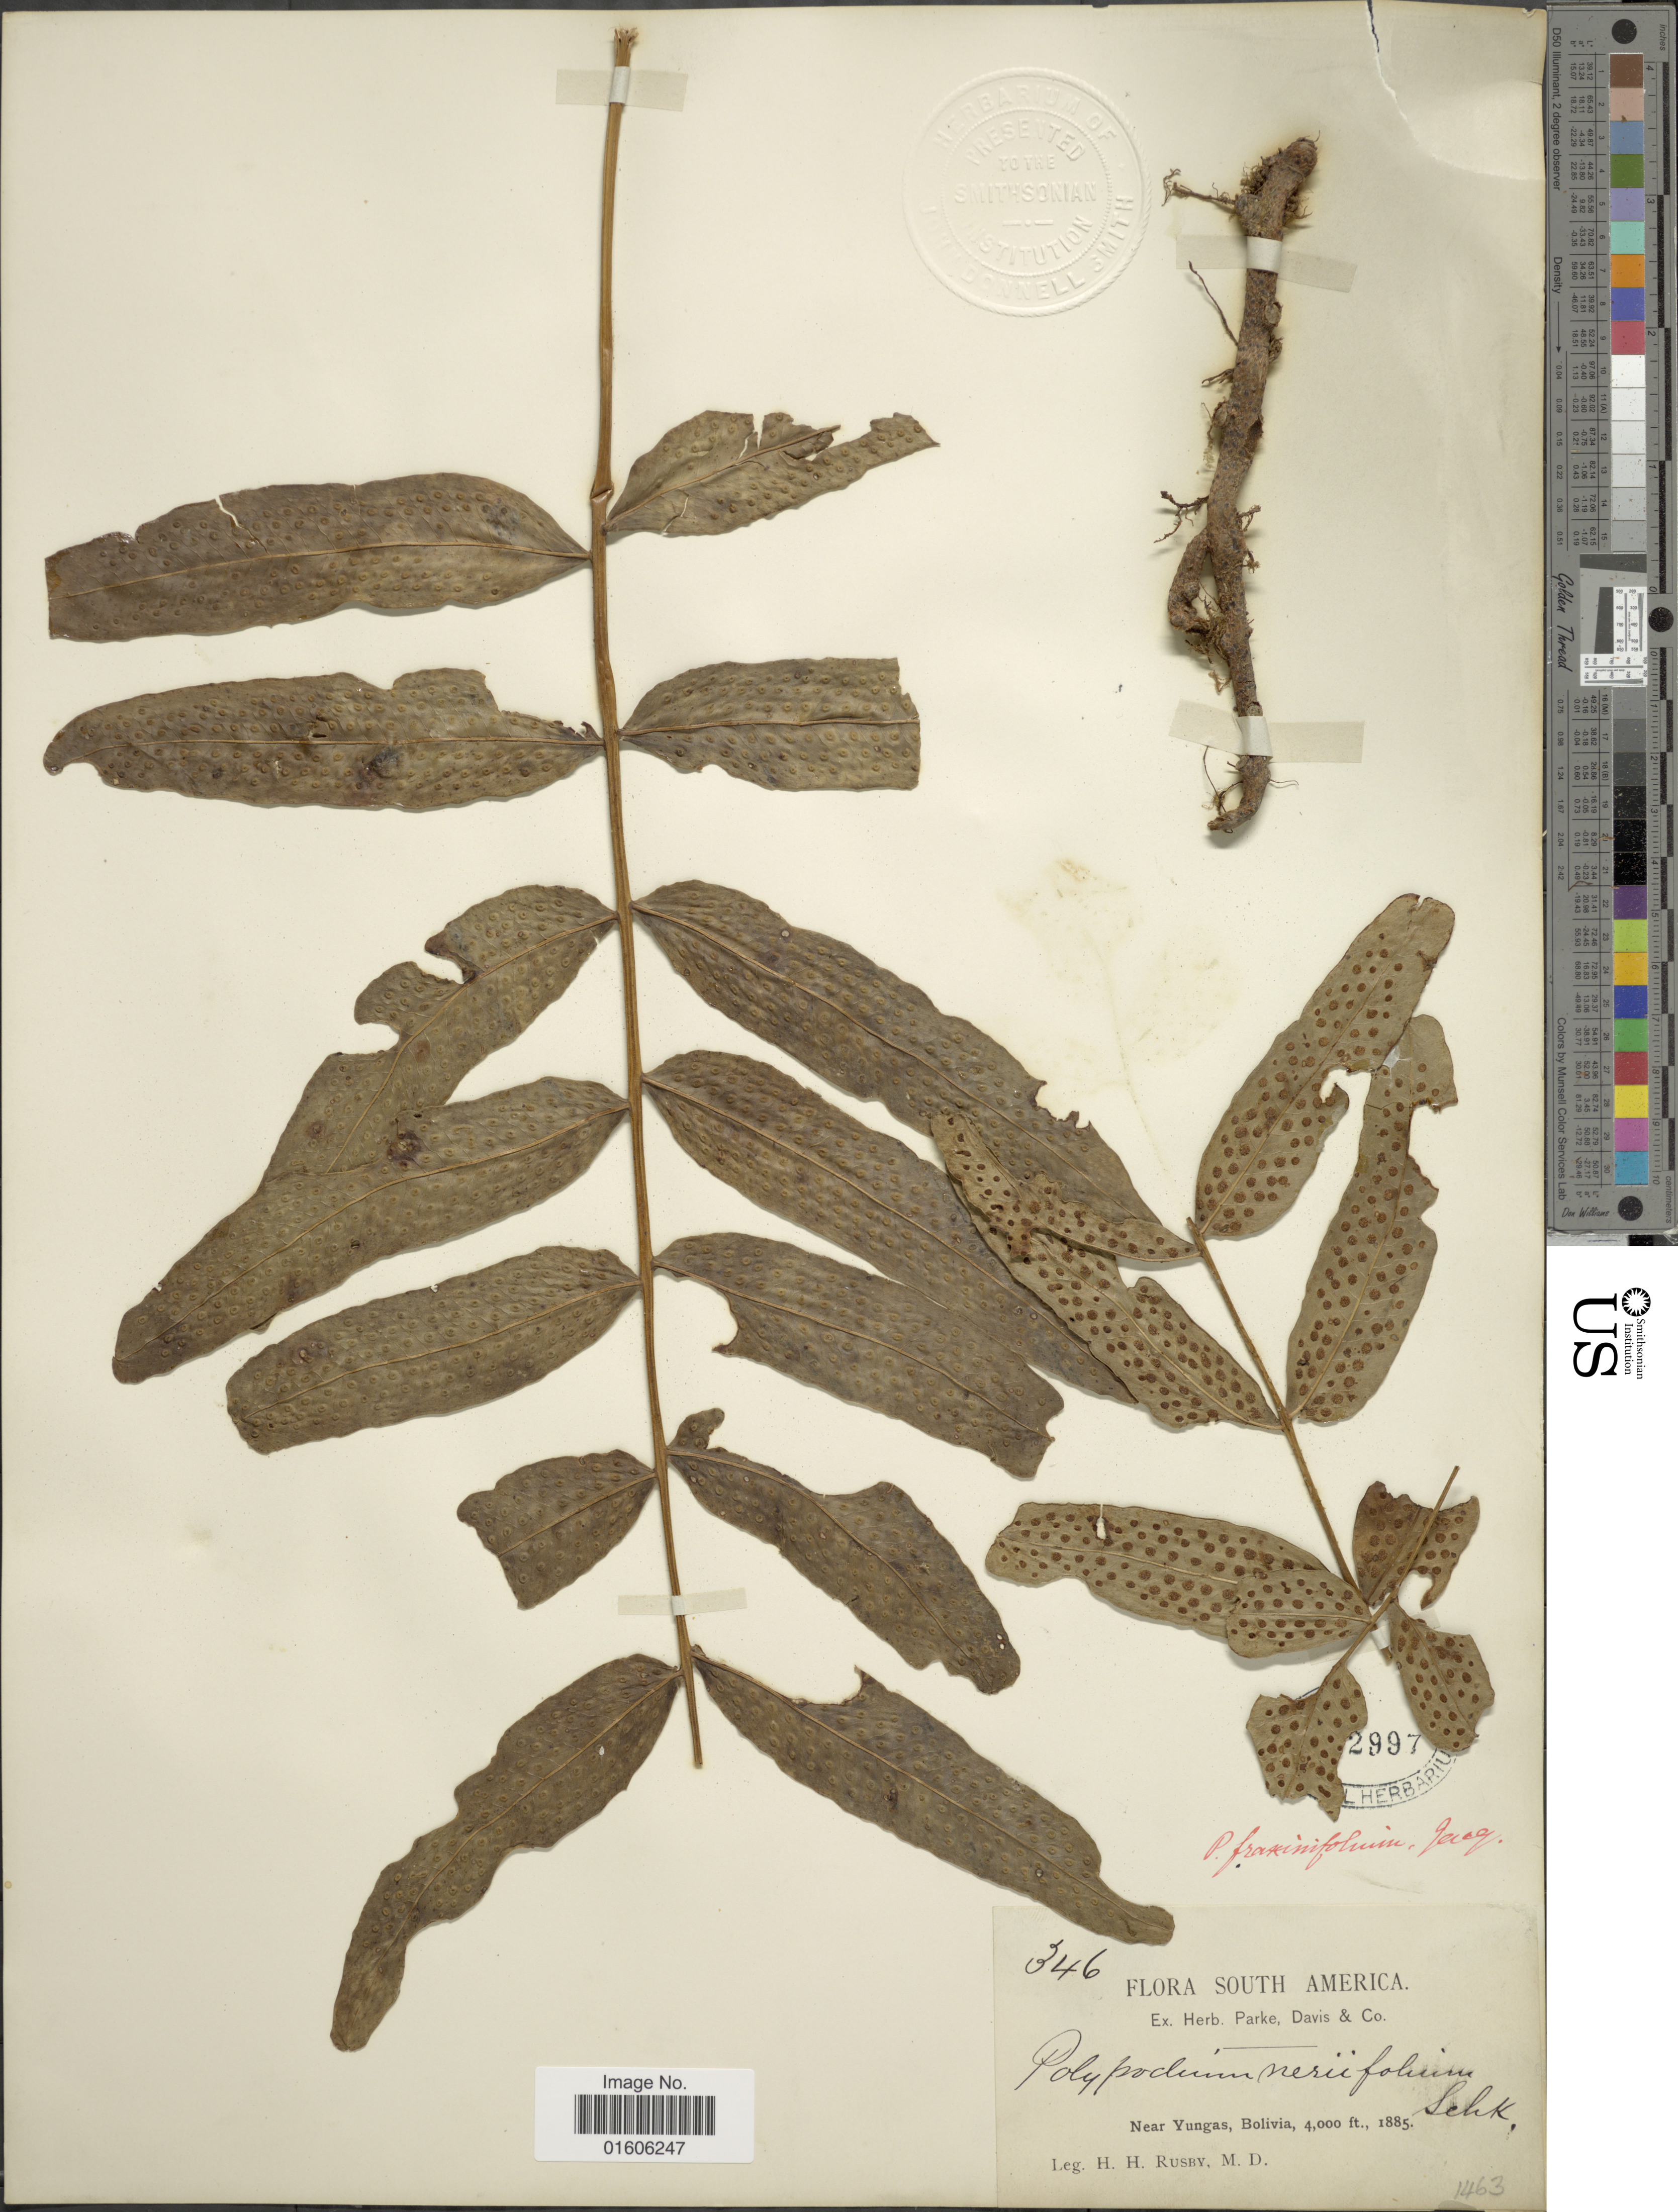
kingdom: Plantae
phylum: Tracheophyta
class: Polypodiopsida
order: Polypodiales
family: Polypodiaceae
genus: Serpocaulon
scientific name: Serpocaulon fraxinifolium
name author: (Jacq.) A.R. Sm.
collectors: H. H. Rusby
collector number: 346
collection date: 1885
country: Bolivia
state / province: La Paz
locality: Near Yungas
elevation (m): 1219